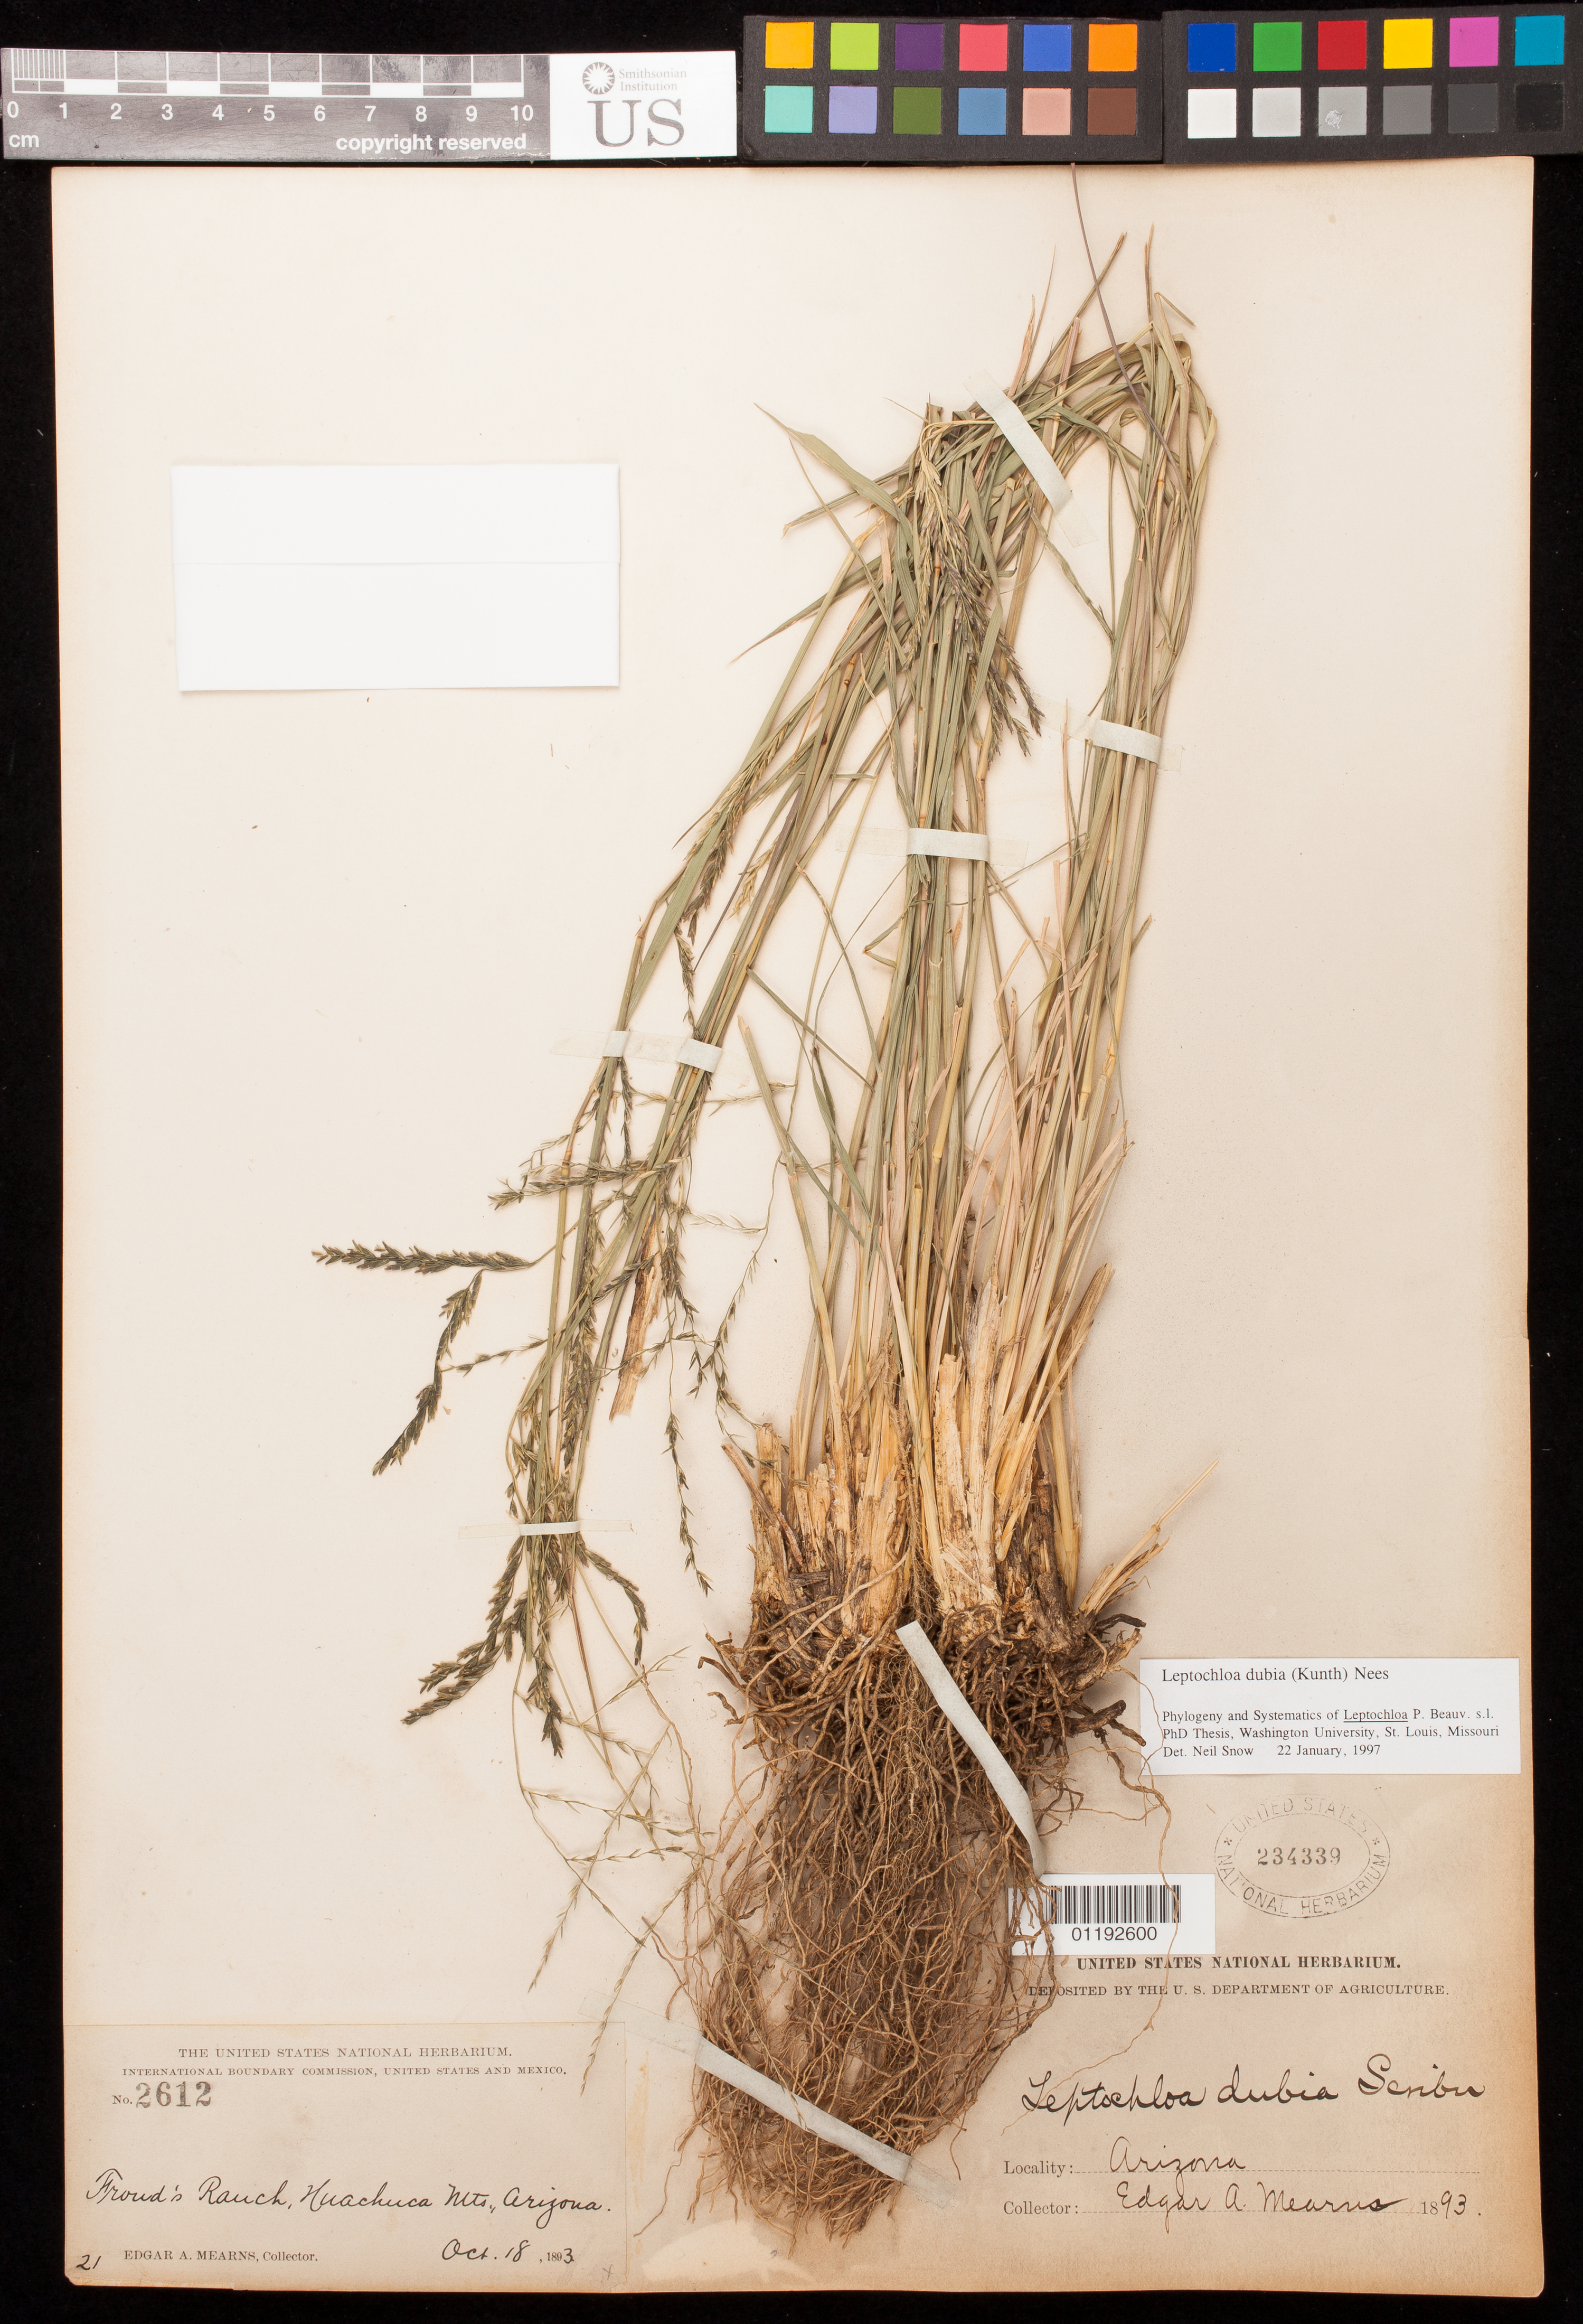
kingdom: Plantae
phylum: Tracheophyta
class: Liliopsida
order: Poales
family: Poaceae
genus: Leptochloa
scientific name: Leptochloa dubia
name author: (Kunth) Nees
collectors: E. A. Mearns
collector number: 2612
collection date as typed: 18 Oct 1893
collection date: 1893-10-18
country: United States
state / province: Arizona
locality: Froud's Ranch, Huachuca Mts.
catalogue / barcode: US 234339